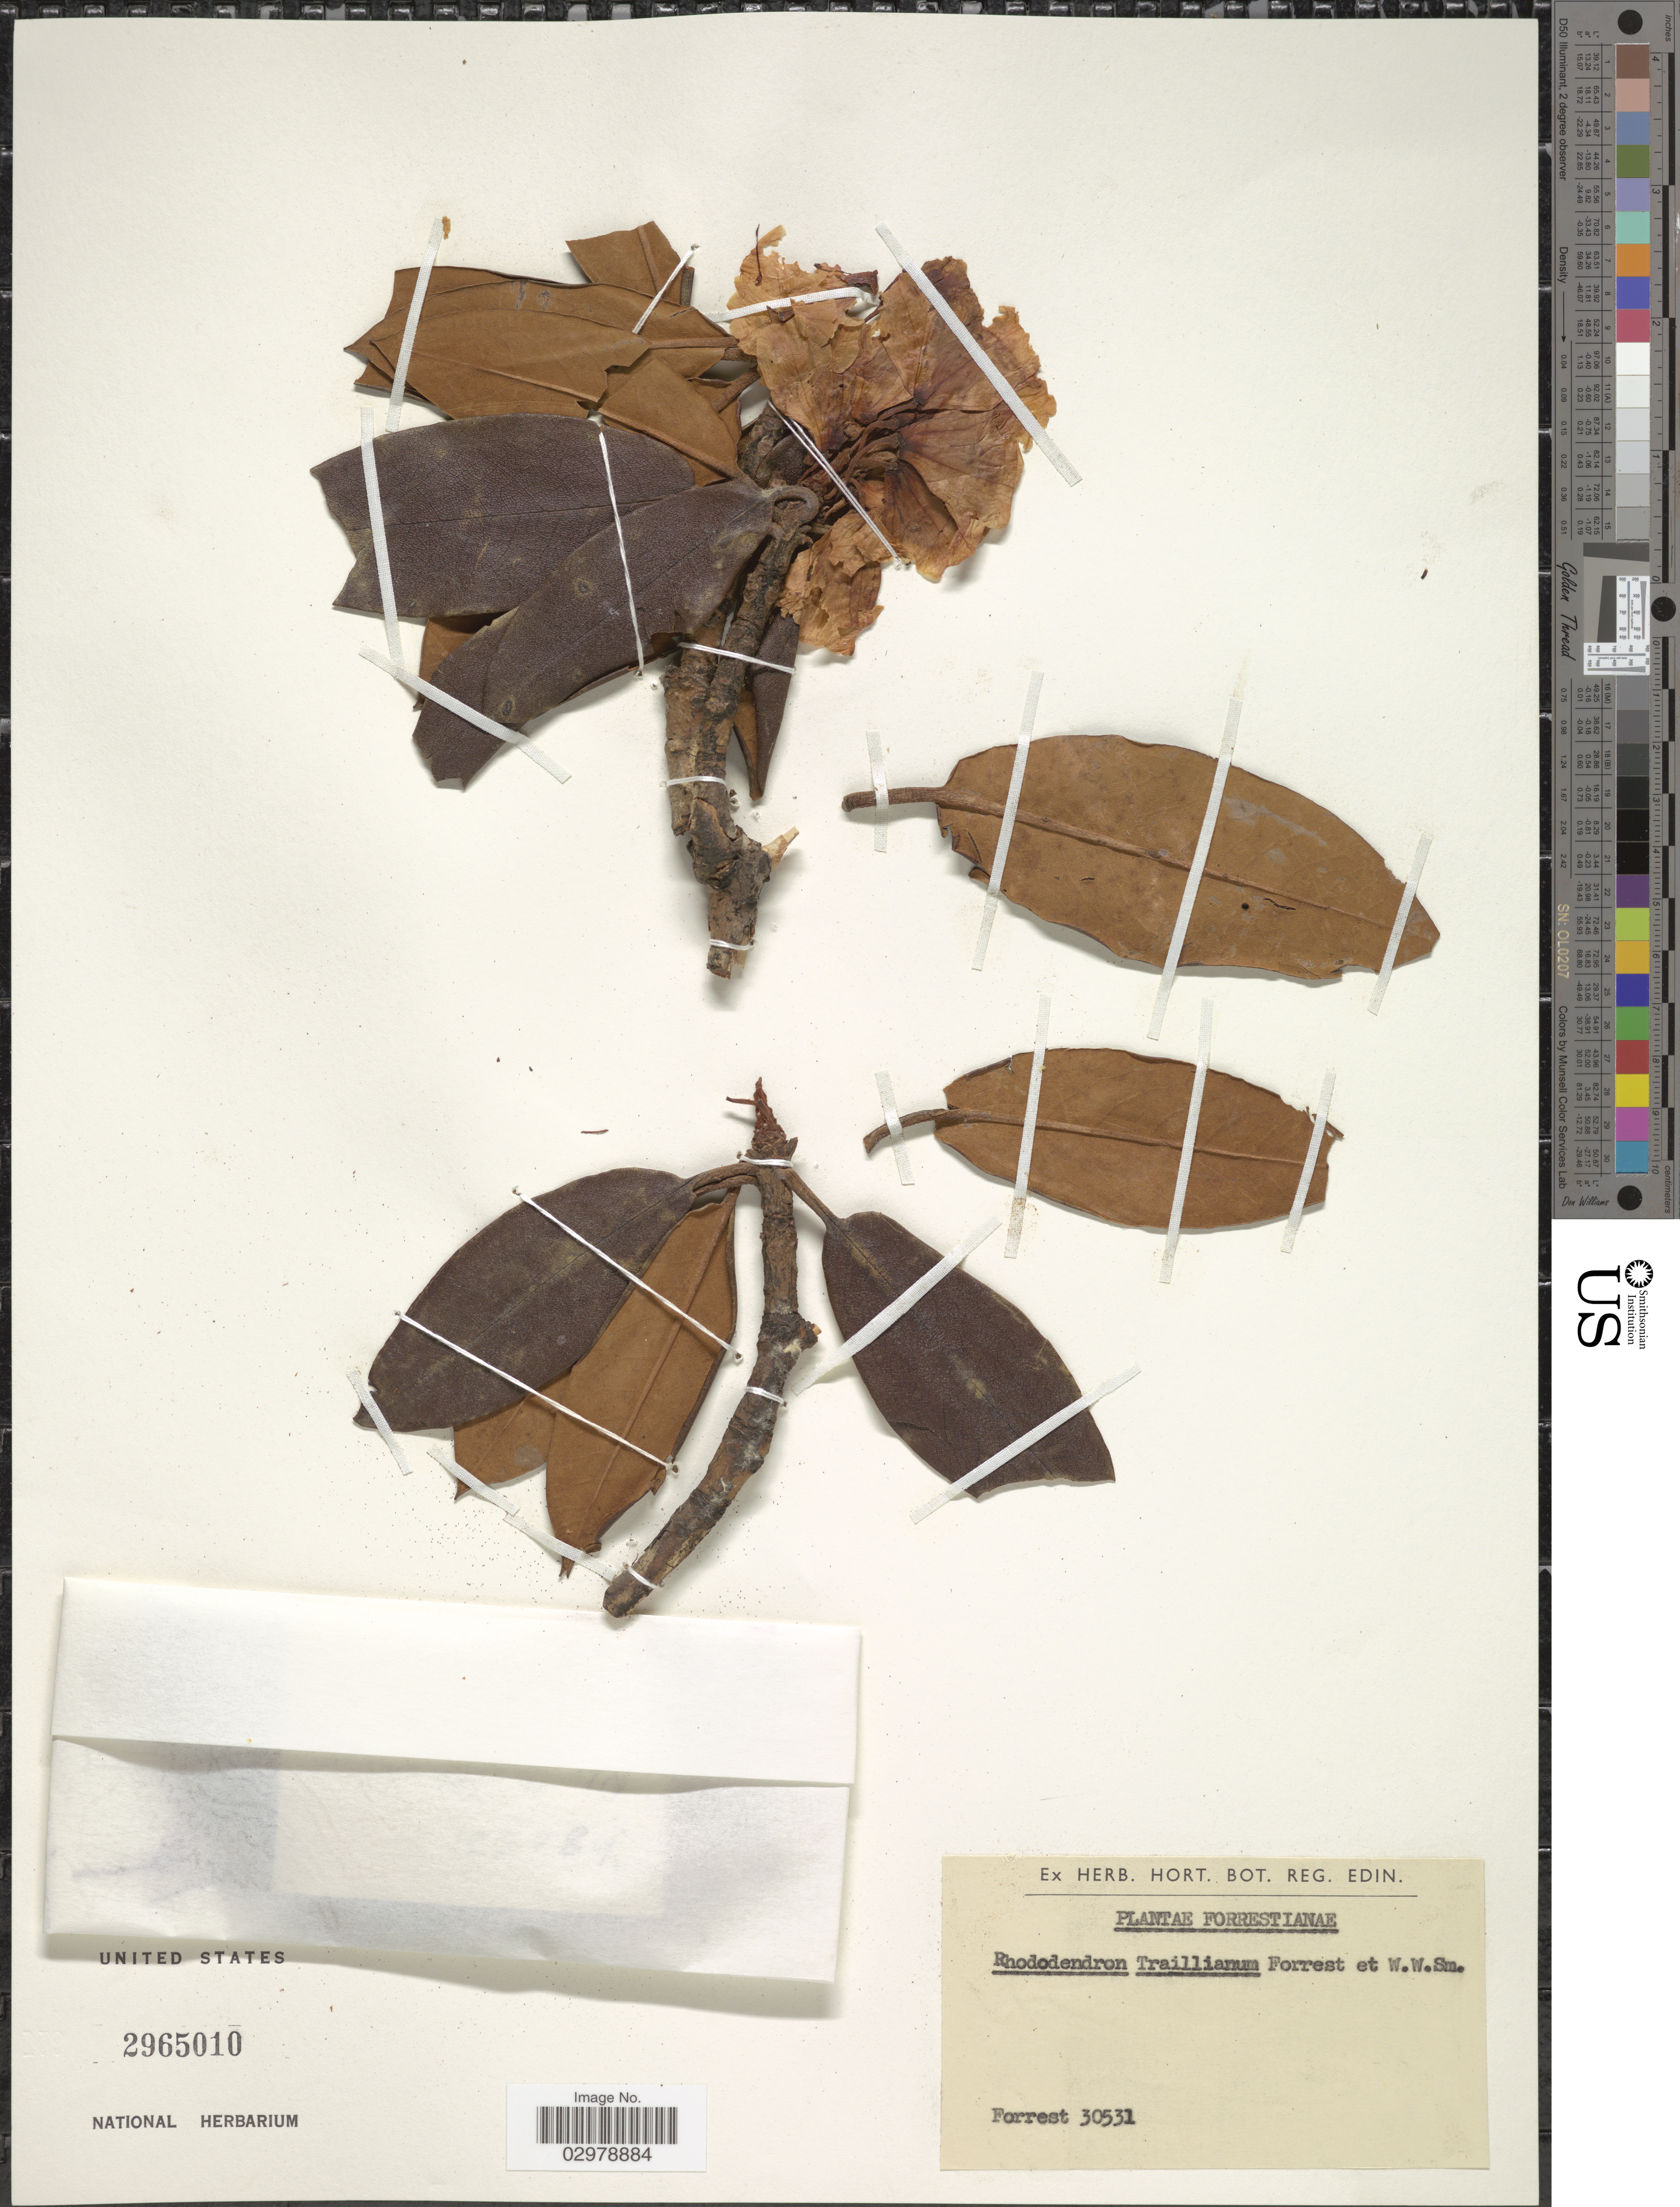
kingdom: Plantae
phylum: Tracheophyta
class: Magnoliopsida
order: Ericales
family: Ericaceae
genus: Rhododendron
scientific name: Rhododendron traillianum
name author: Forrest & W.W. Sm.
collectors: -. Forrest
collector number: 30531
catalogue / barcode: US 2965010